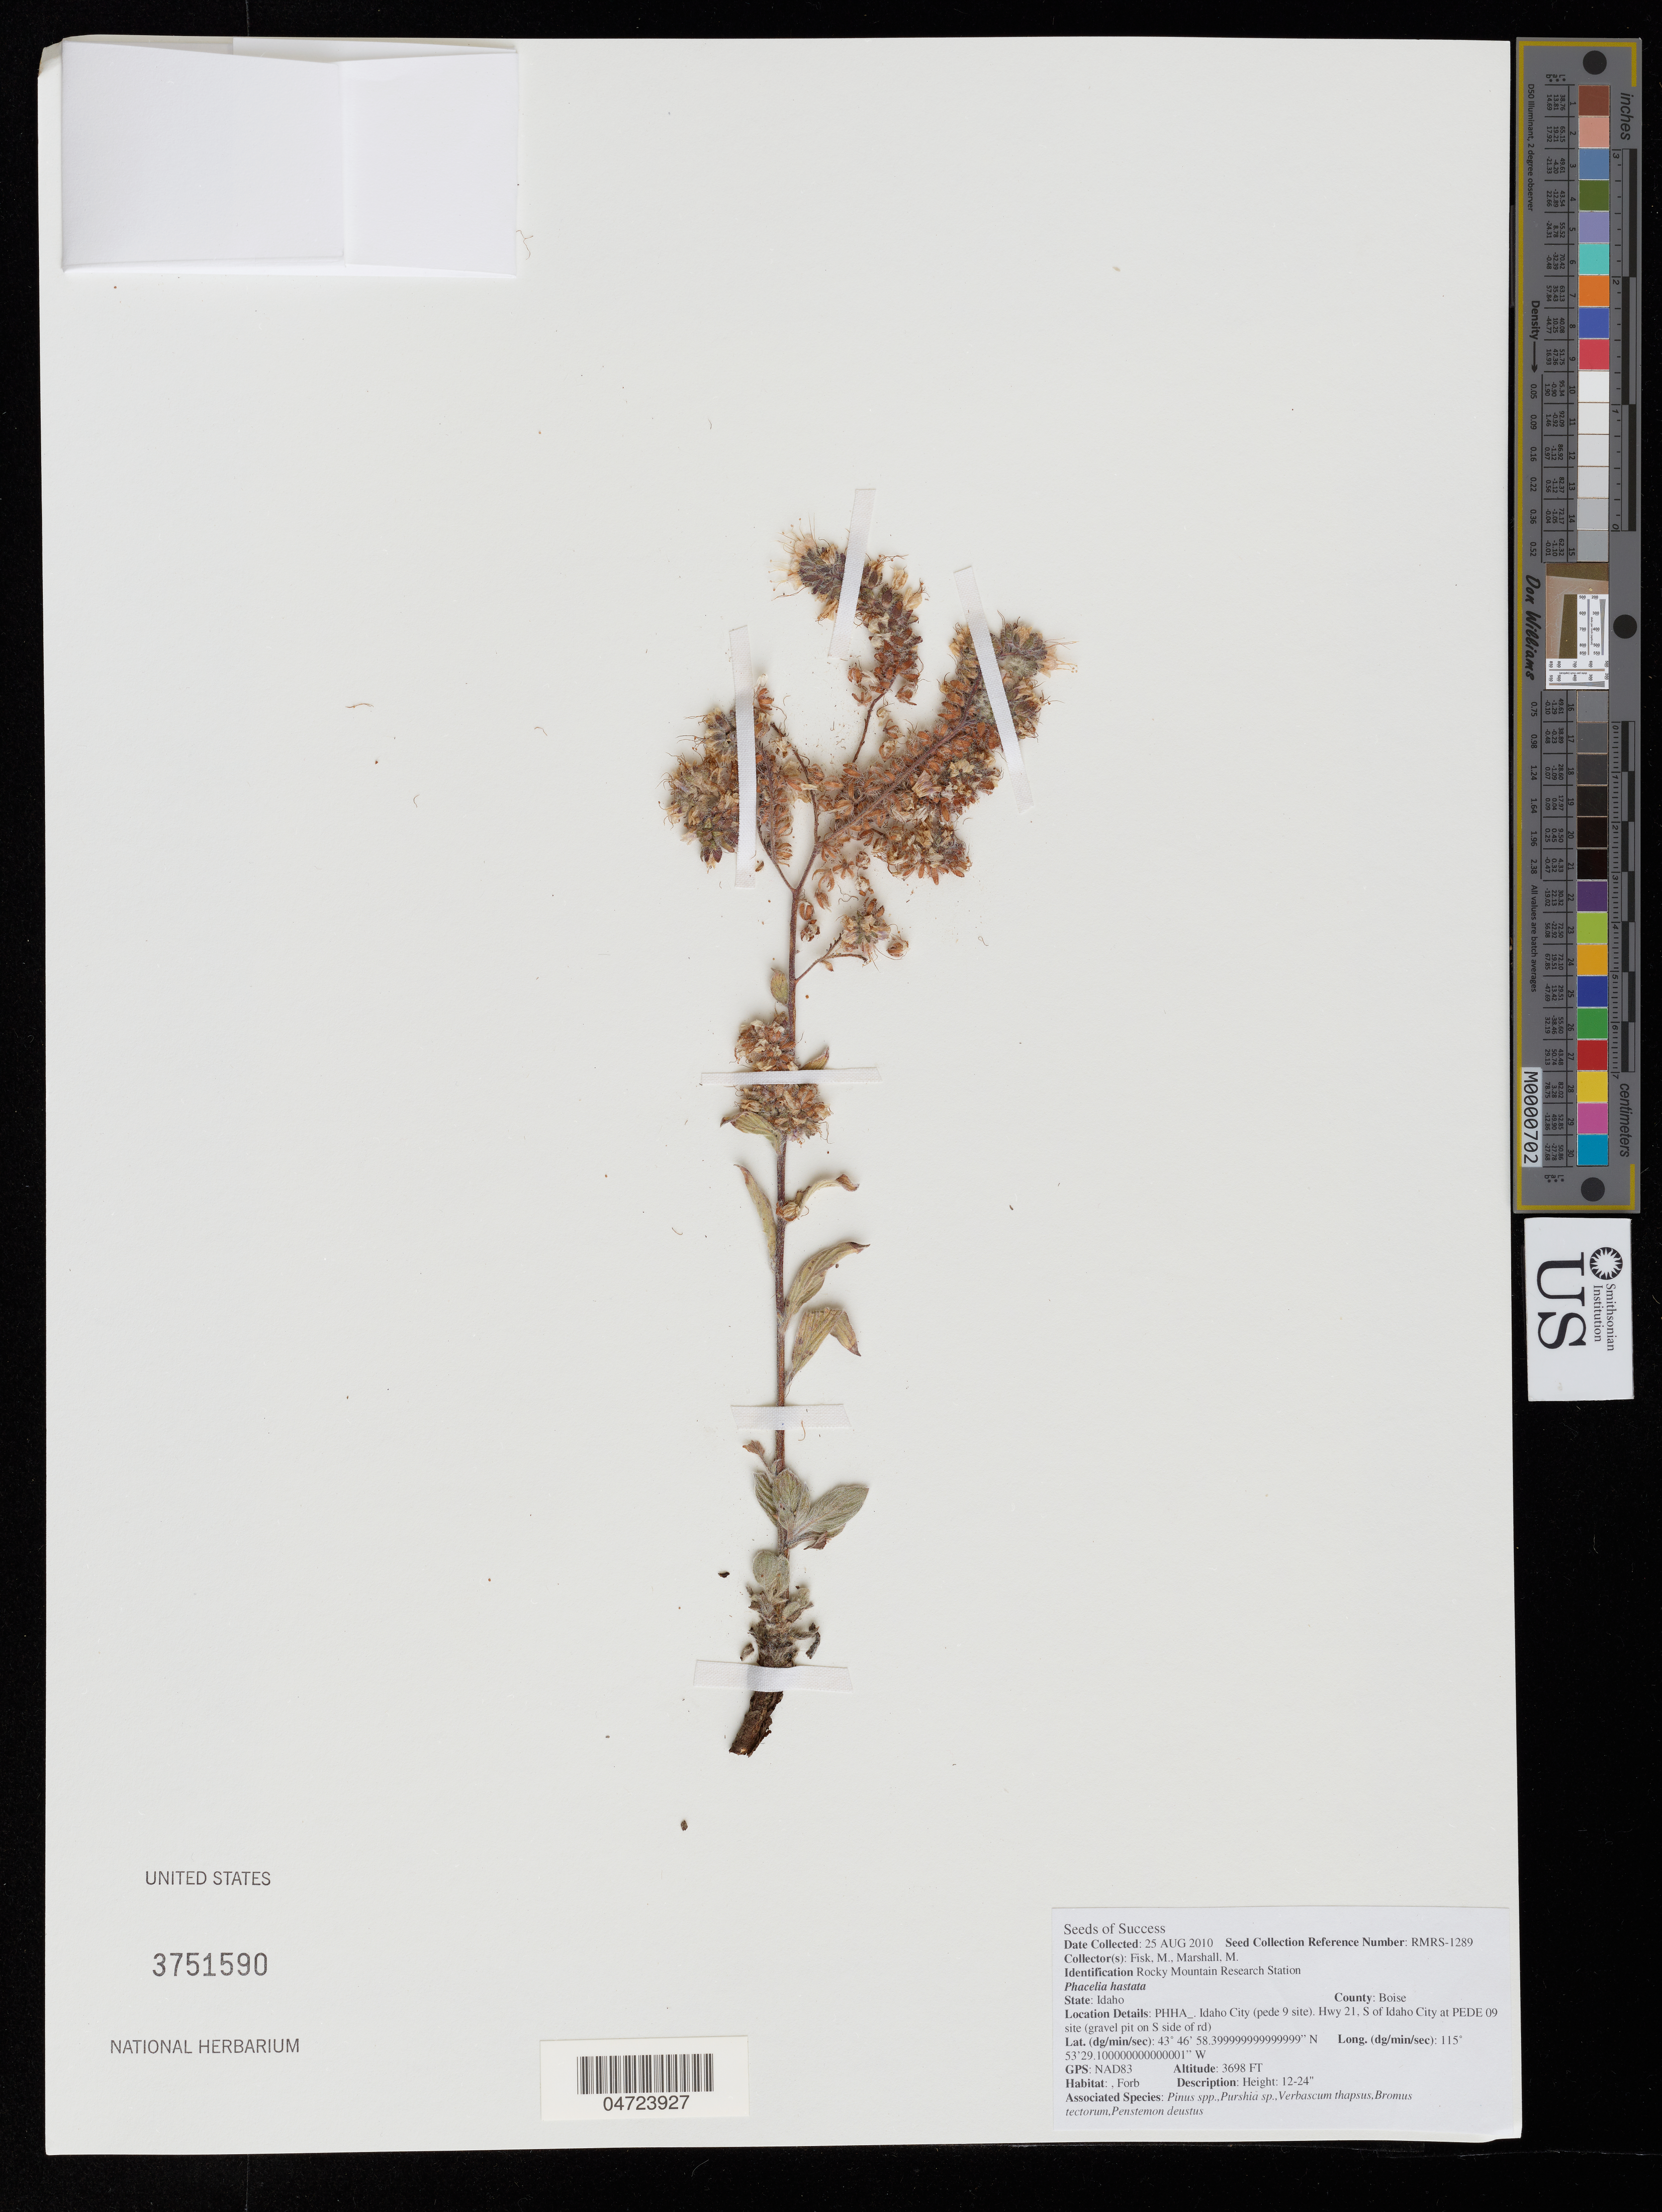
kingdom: Plantae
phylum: Tracheophyta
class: Magnoliopsida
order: Boraginales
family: Hydrophyllaceae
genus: Phacelia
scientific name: Phacelia hastata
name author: Douglas ex Lehm.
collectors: M. Fisk & M. Marshall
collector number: RMRS-1289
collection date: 2010-08-25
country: United States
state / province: Idaho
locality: County: Boise. PHHA_. Idaho City (pede 9 site). Hwy 21, S of Idaho City at PEDE 09 site (gravel pit on S side of rd).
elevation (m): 1127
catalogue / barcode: US 3751590